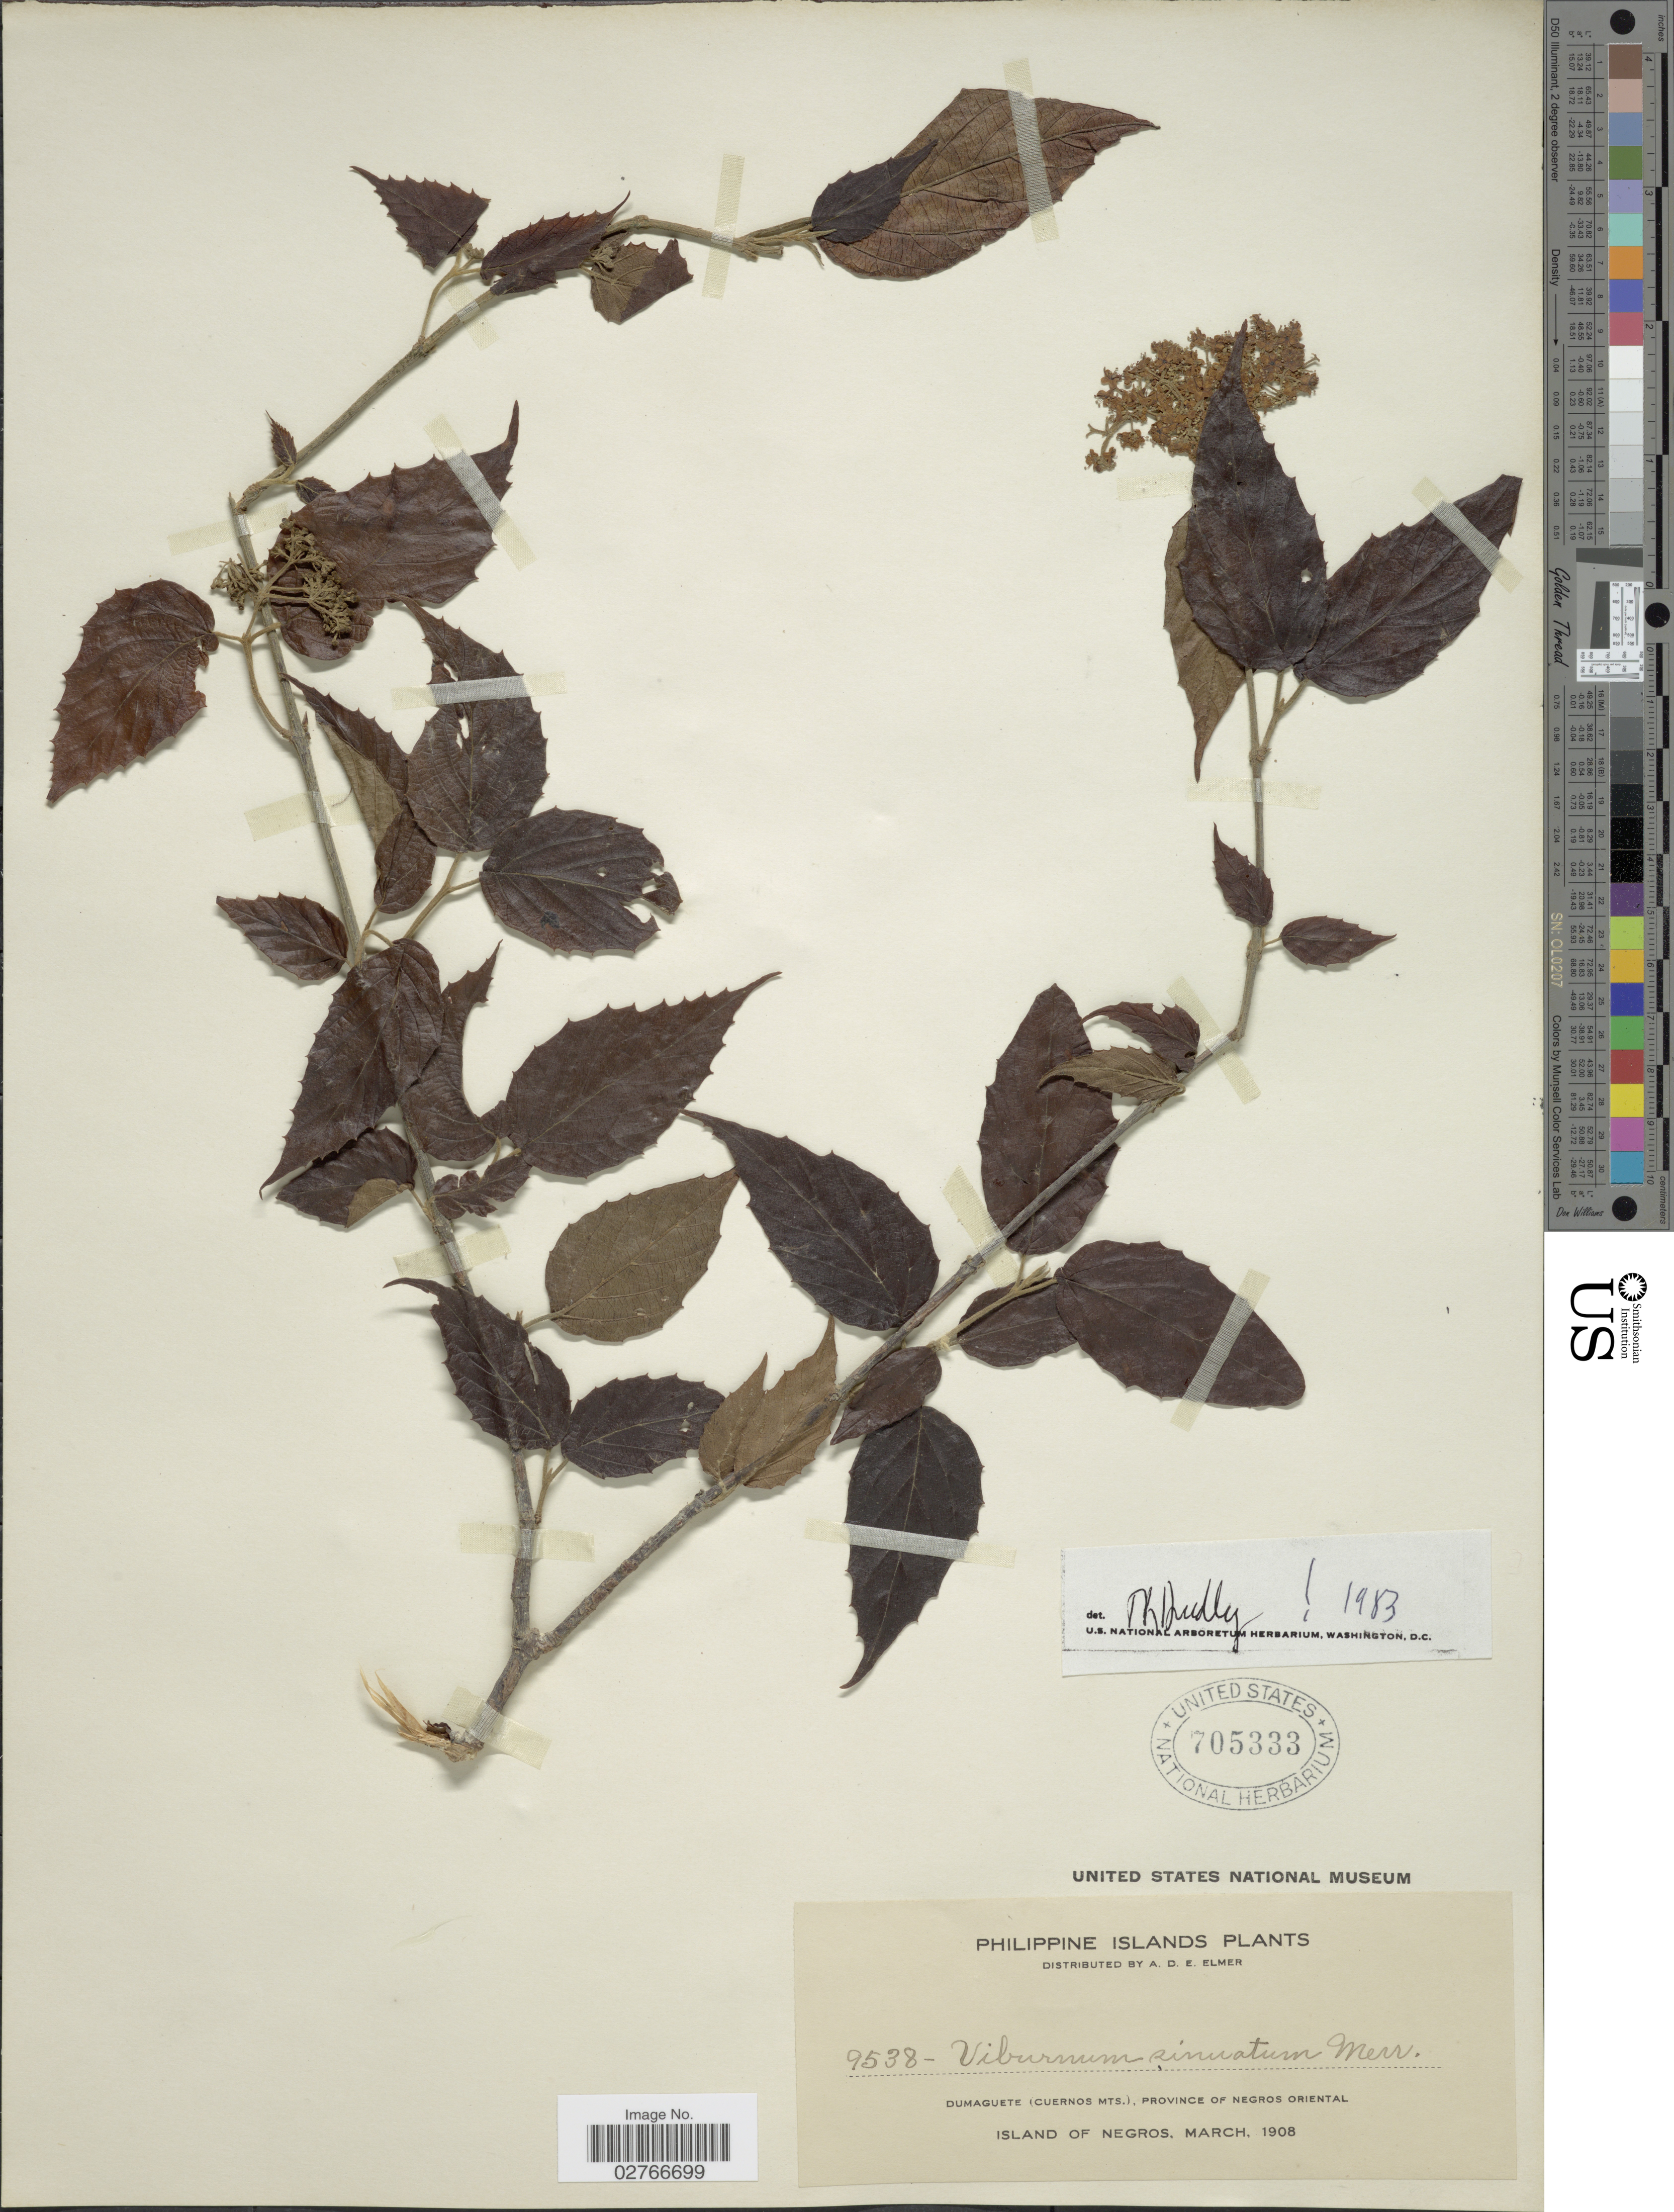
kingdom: Plantae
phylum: Tracheophyta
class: Magnoliopsida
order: Dipsacales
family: Viburnaceae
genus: Viburnum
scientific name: Viburnum sinuatum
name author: Merr.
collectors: A. D. E. Elmer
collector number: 9538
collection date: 1908-03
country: Philippines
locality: Dumaguete (Cuernos Mts.), Province of Negros Oriental.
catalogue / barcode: US 705333